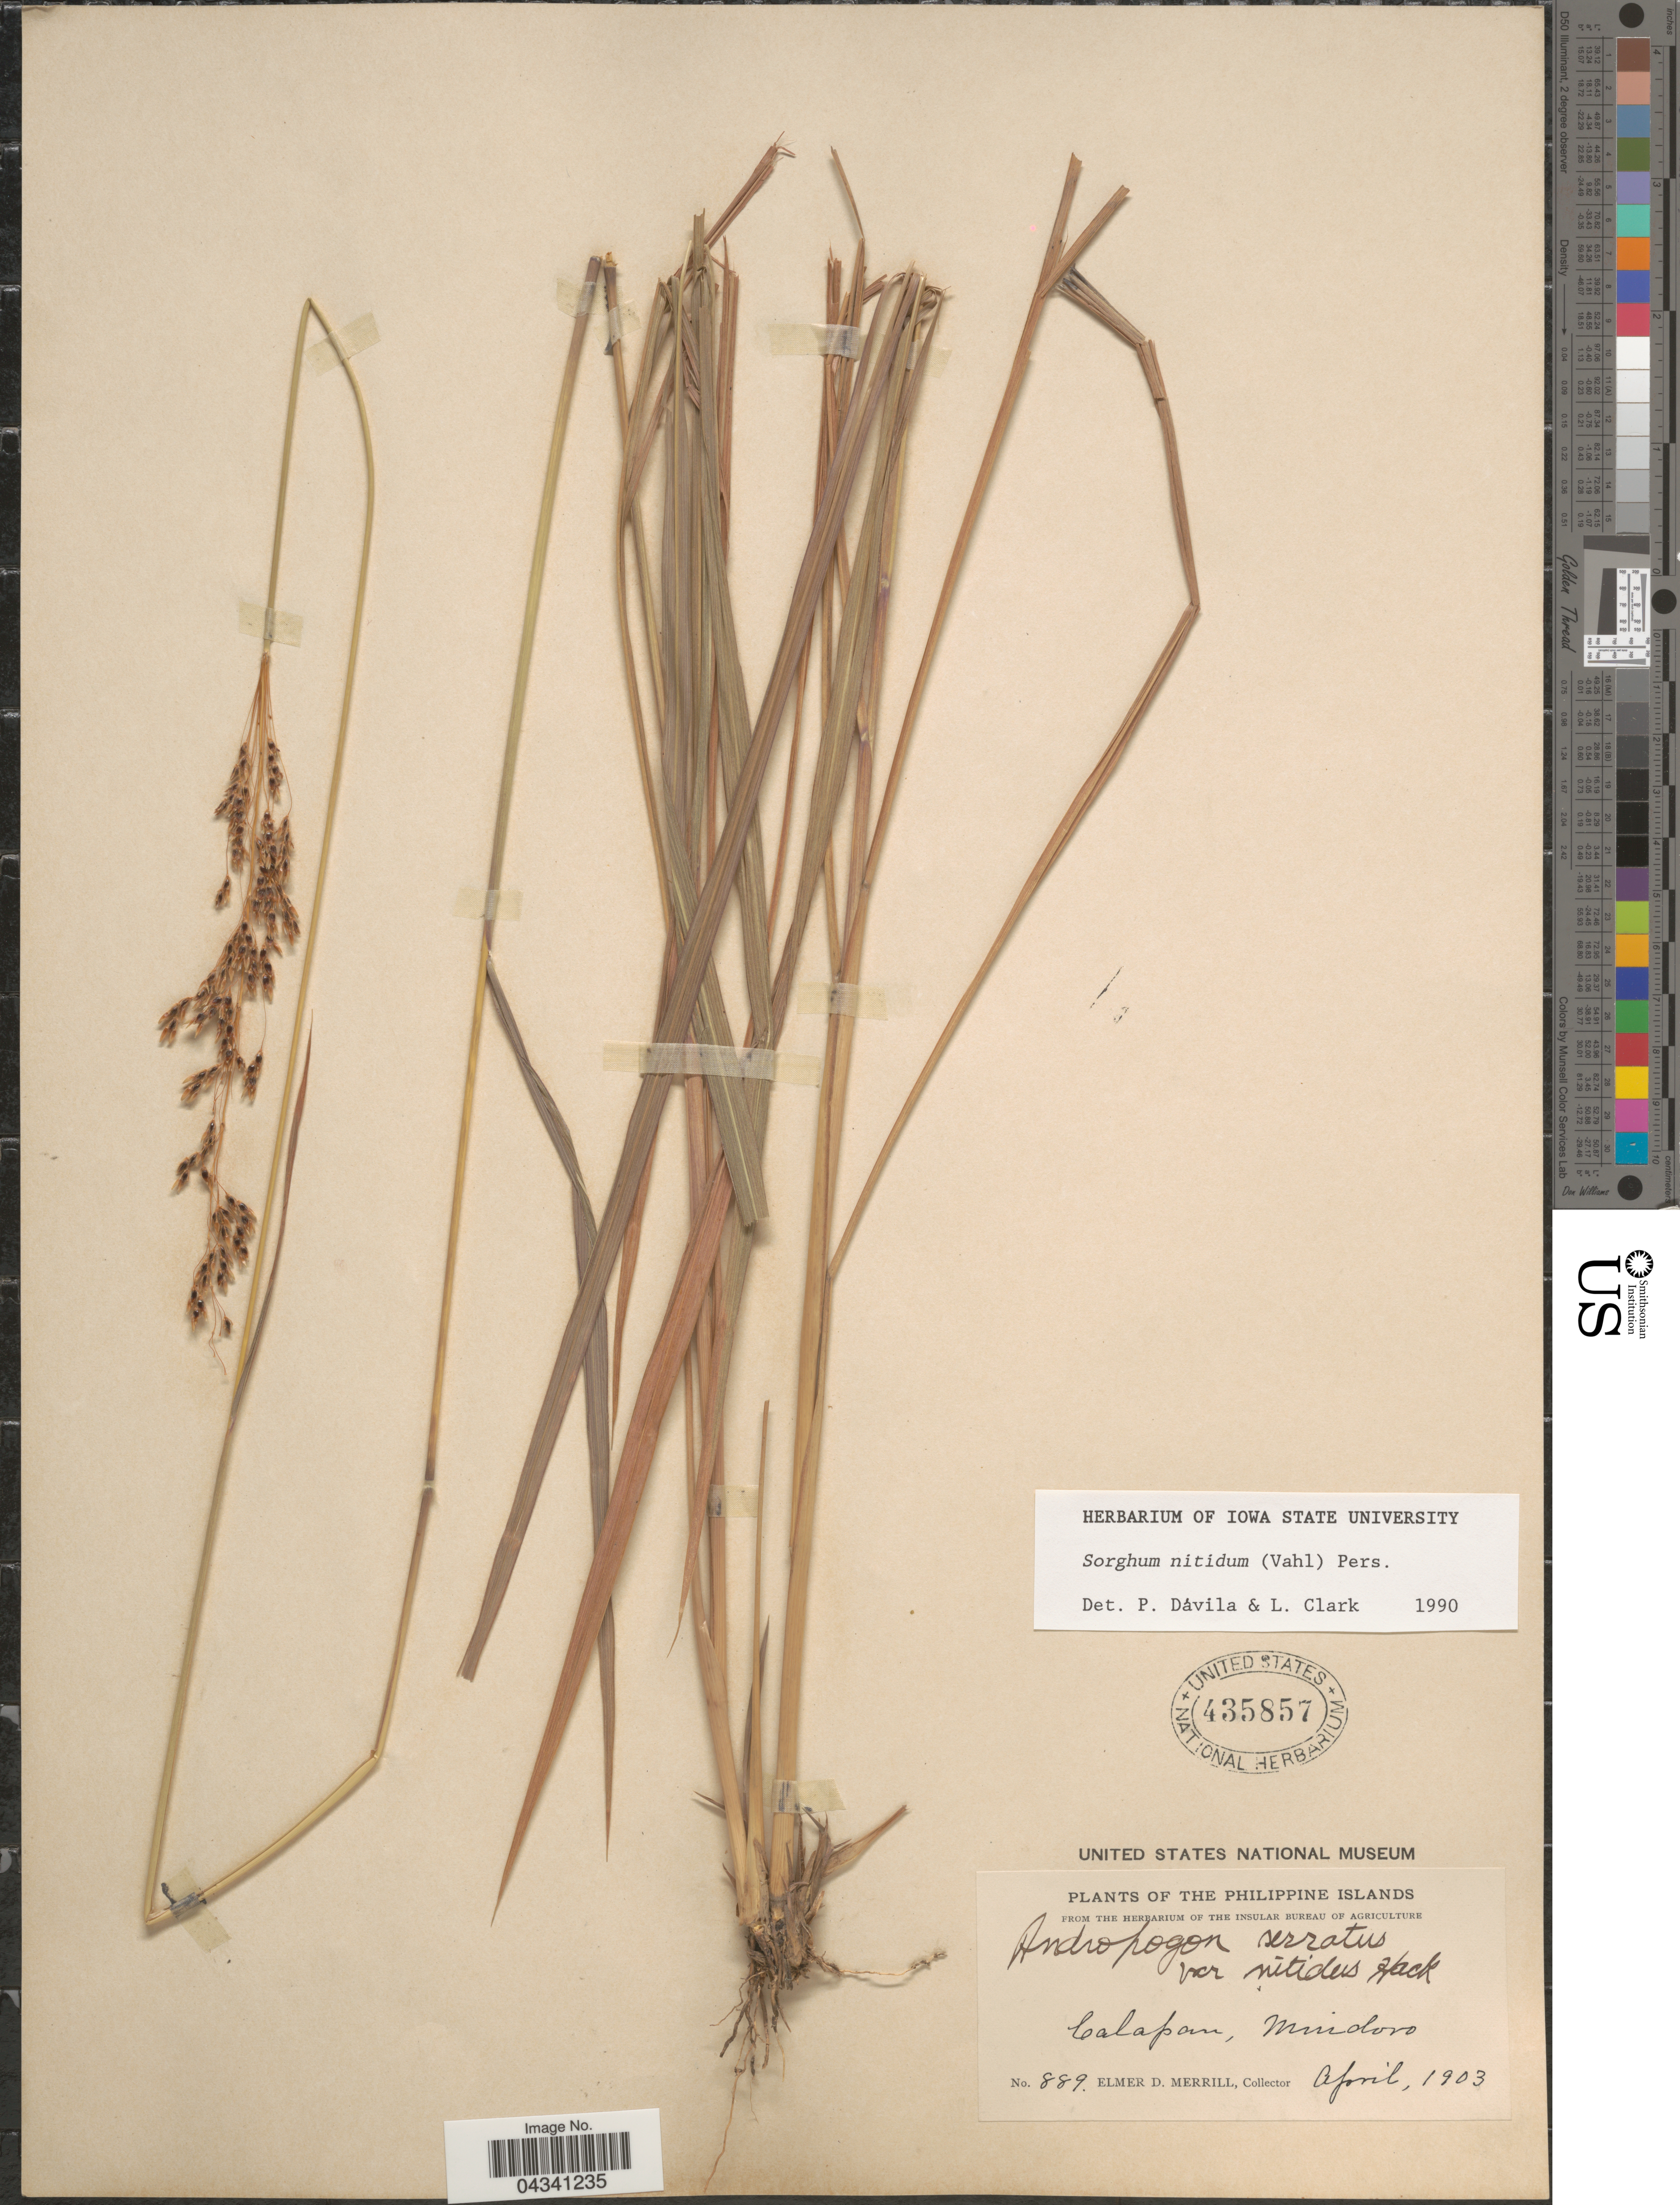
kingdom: Plantae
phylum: Tracheophyta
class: Liliopsida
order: Poales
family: Poaceae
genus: Sorghum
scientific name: Sorghum nitidum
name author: (Vahl) Pers.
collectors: E. D. Merrill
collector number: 889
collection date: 1903-04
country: Philippines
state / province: Mimaropa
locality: Philippine Islands. Calapan, Mindoro.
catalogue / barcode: US 435857